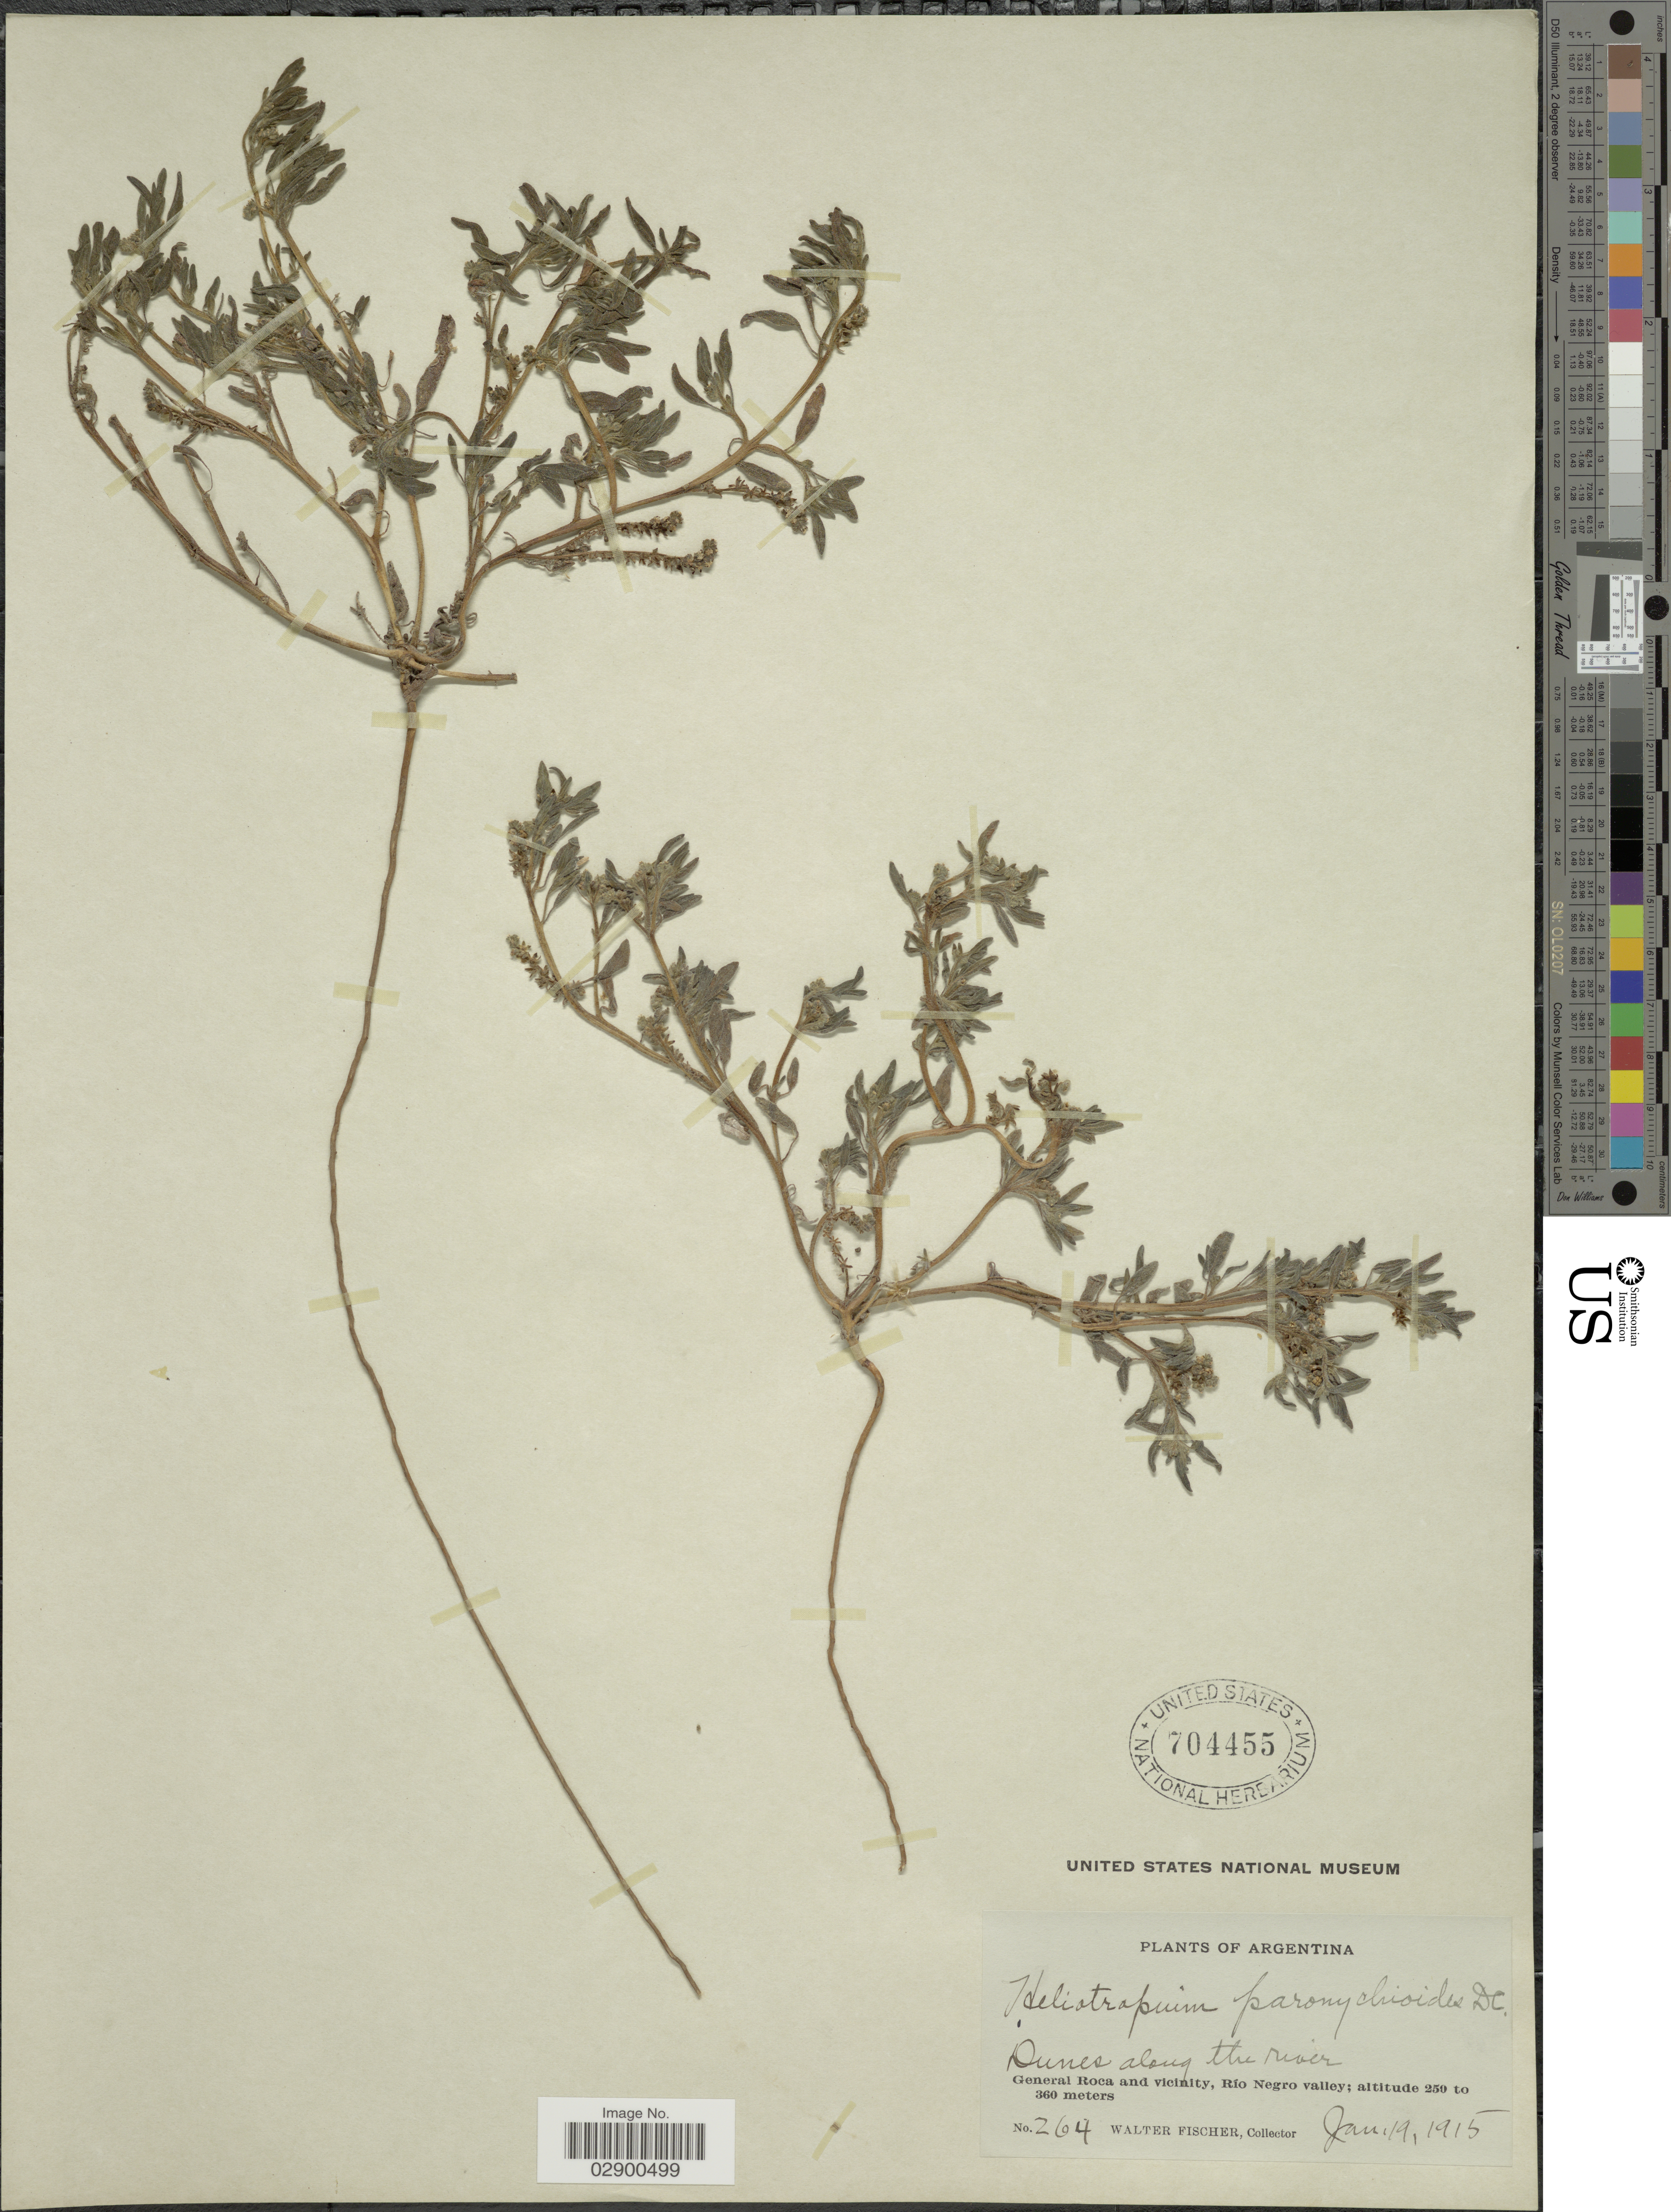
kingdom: Plantae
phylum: Tracheophyta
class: Magnoliopsida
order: Boraginales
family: Heliotropiaceae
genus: Heliotropium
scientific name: Heliotropium paronychioides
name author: DC.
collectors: W. Fischer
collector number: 264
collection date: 1915-01-19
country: Argentina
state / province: Rio Negro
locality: Dunes along the river, General Roca and Vicinity, Río Negro Valley.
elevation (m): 250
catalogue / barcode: US 704455